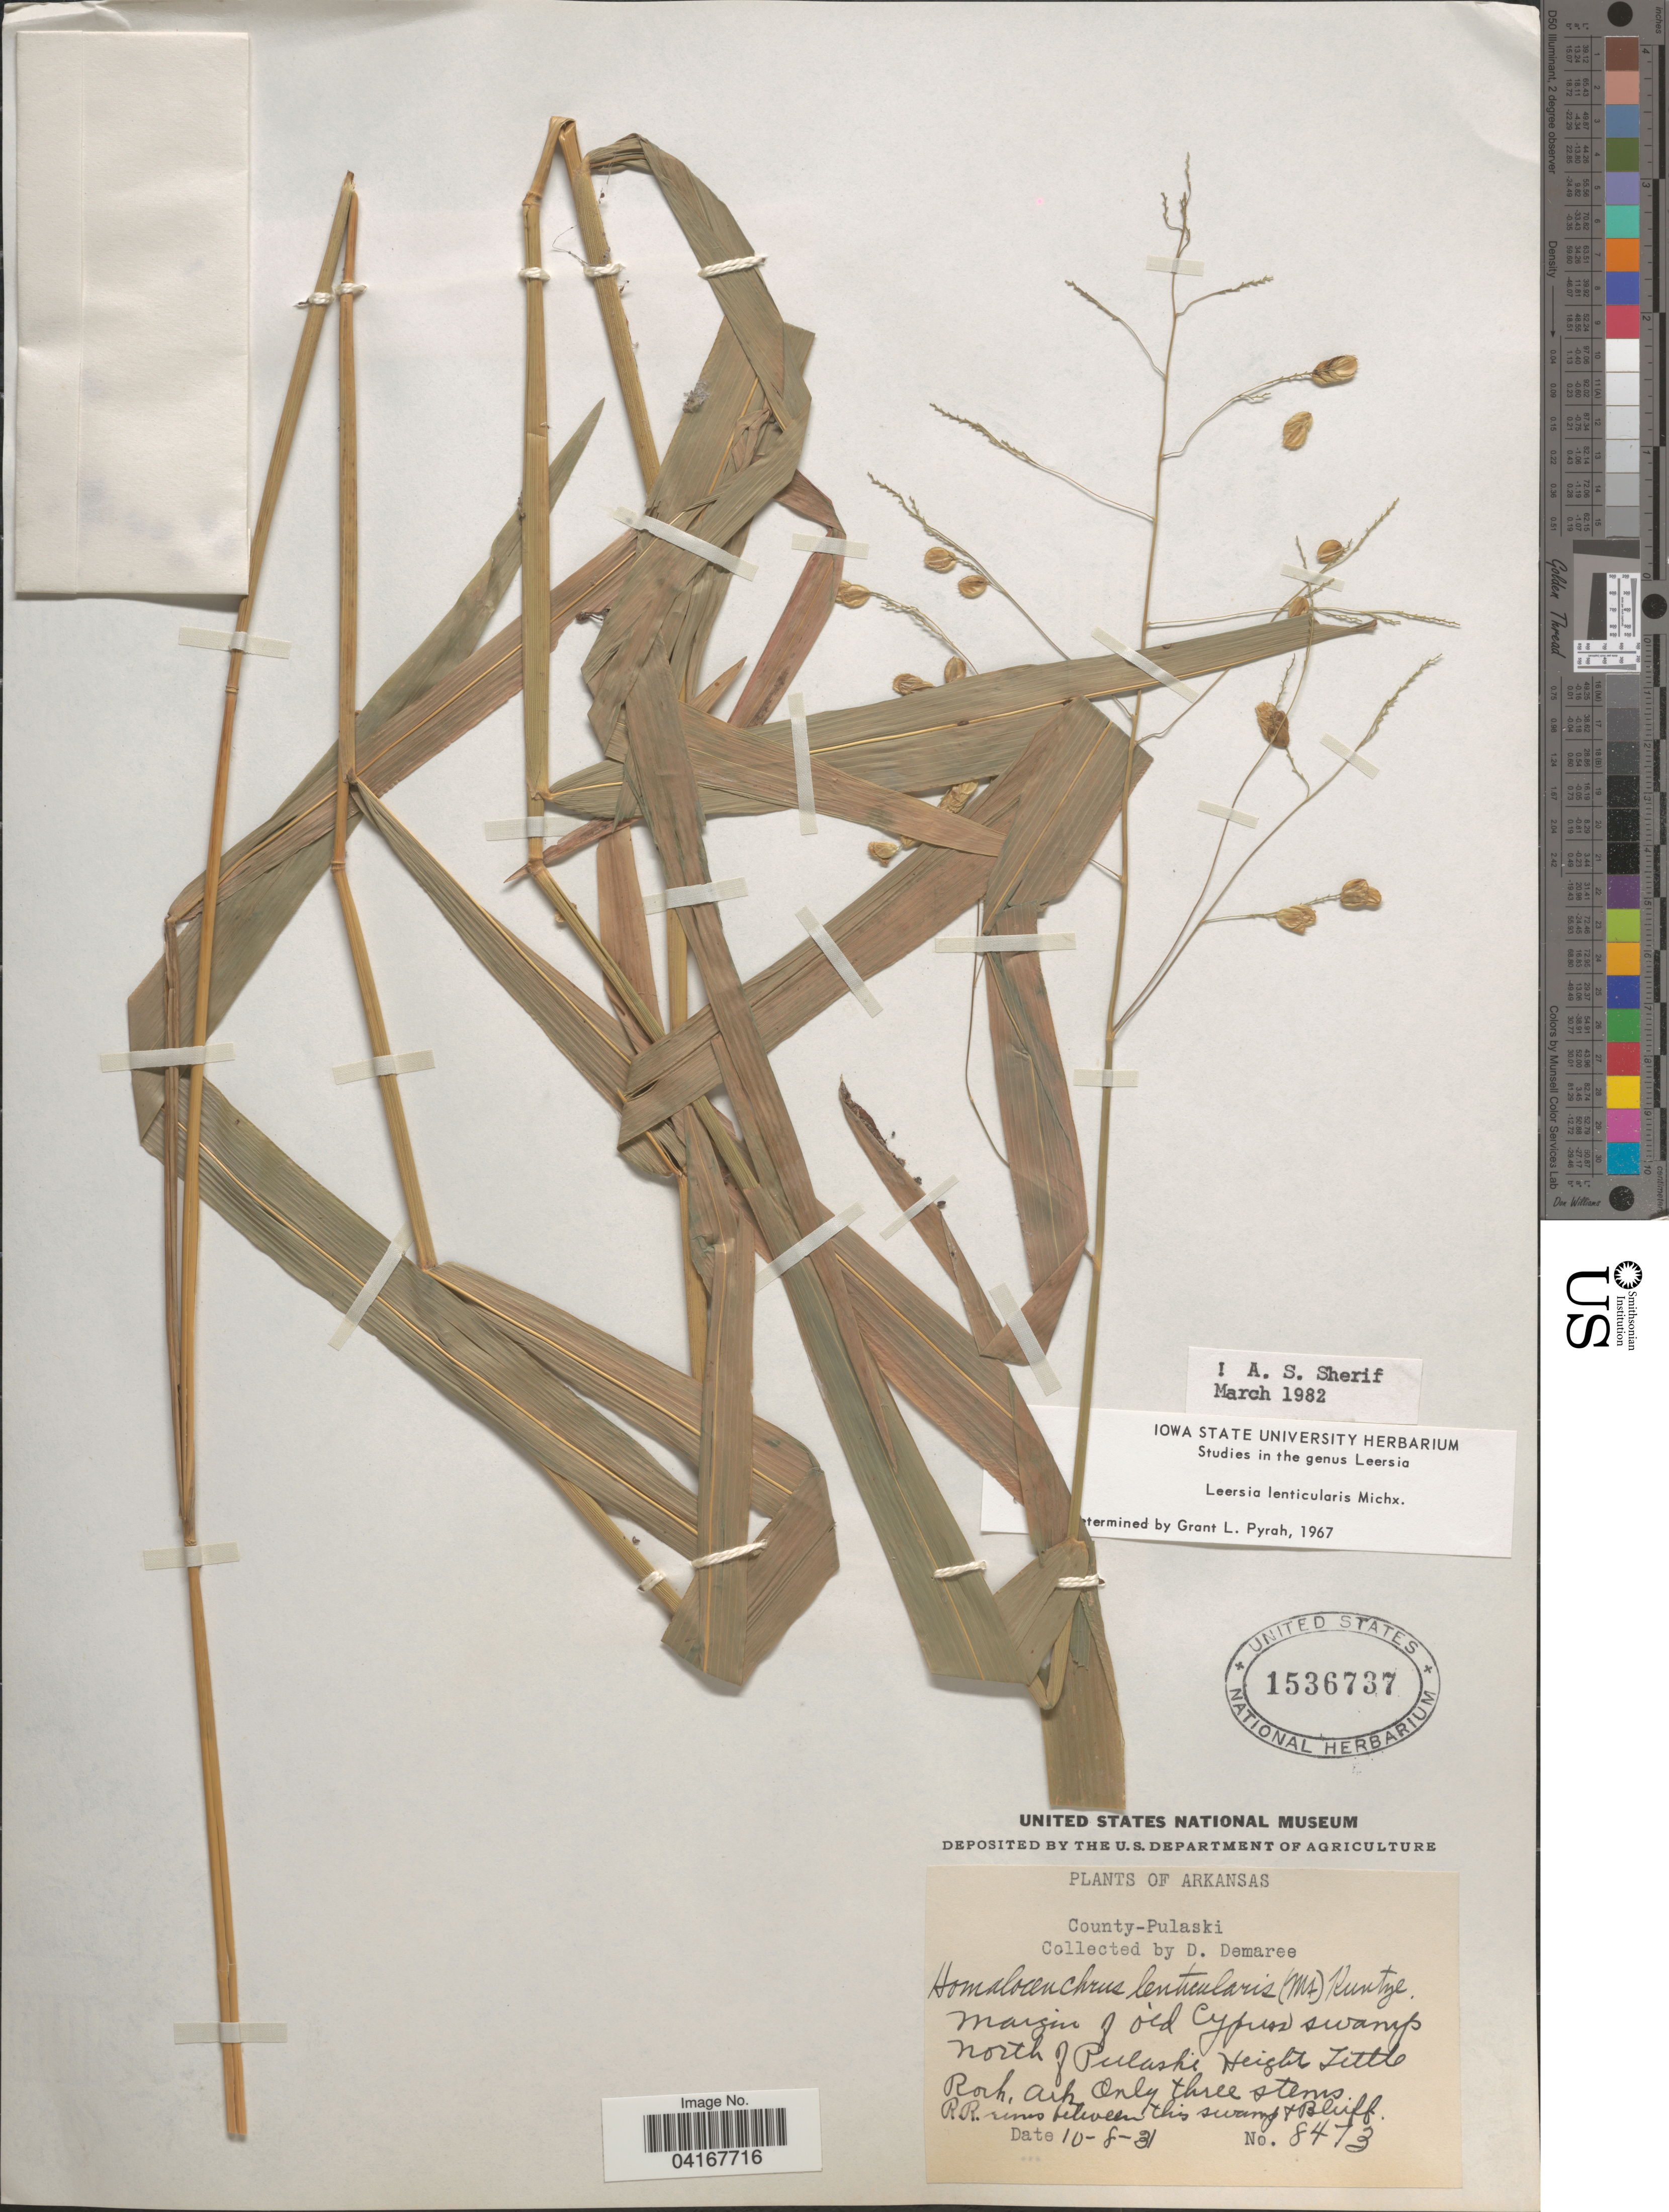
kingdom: Plantae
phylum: Tracheophyta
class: Liliopsida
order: Poales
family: Poaceae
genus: Leersia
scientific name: Leersia lenticularis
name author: Michx.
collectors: D. Demaree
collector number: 8473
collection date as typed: Transcribed d/m/y: 8/10/31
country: United States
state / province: Arkansas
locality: County- Pulaski. Margin of old Cypress swamps north of Pulaski Heights Little Rock, Ark. RR. rims between this swamp & Bluff.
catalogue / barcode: US 1536737